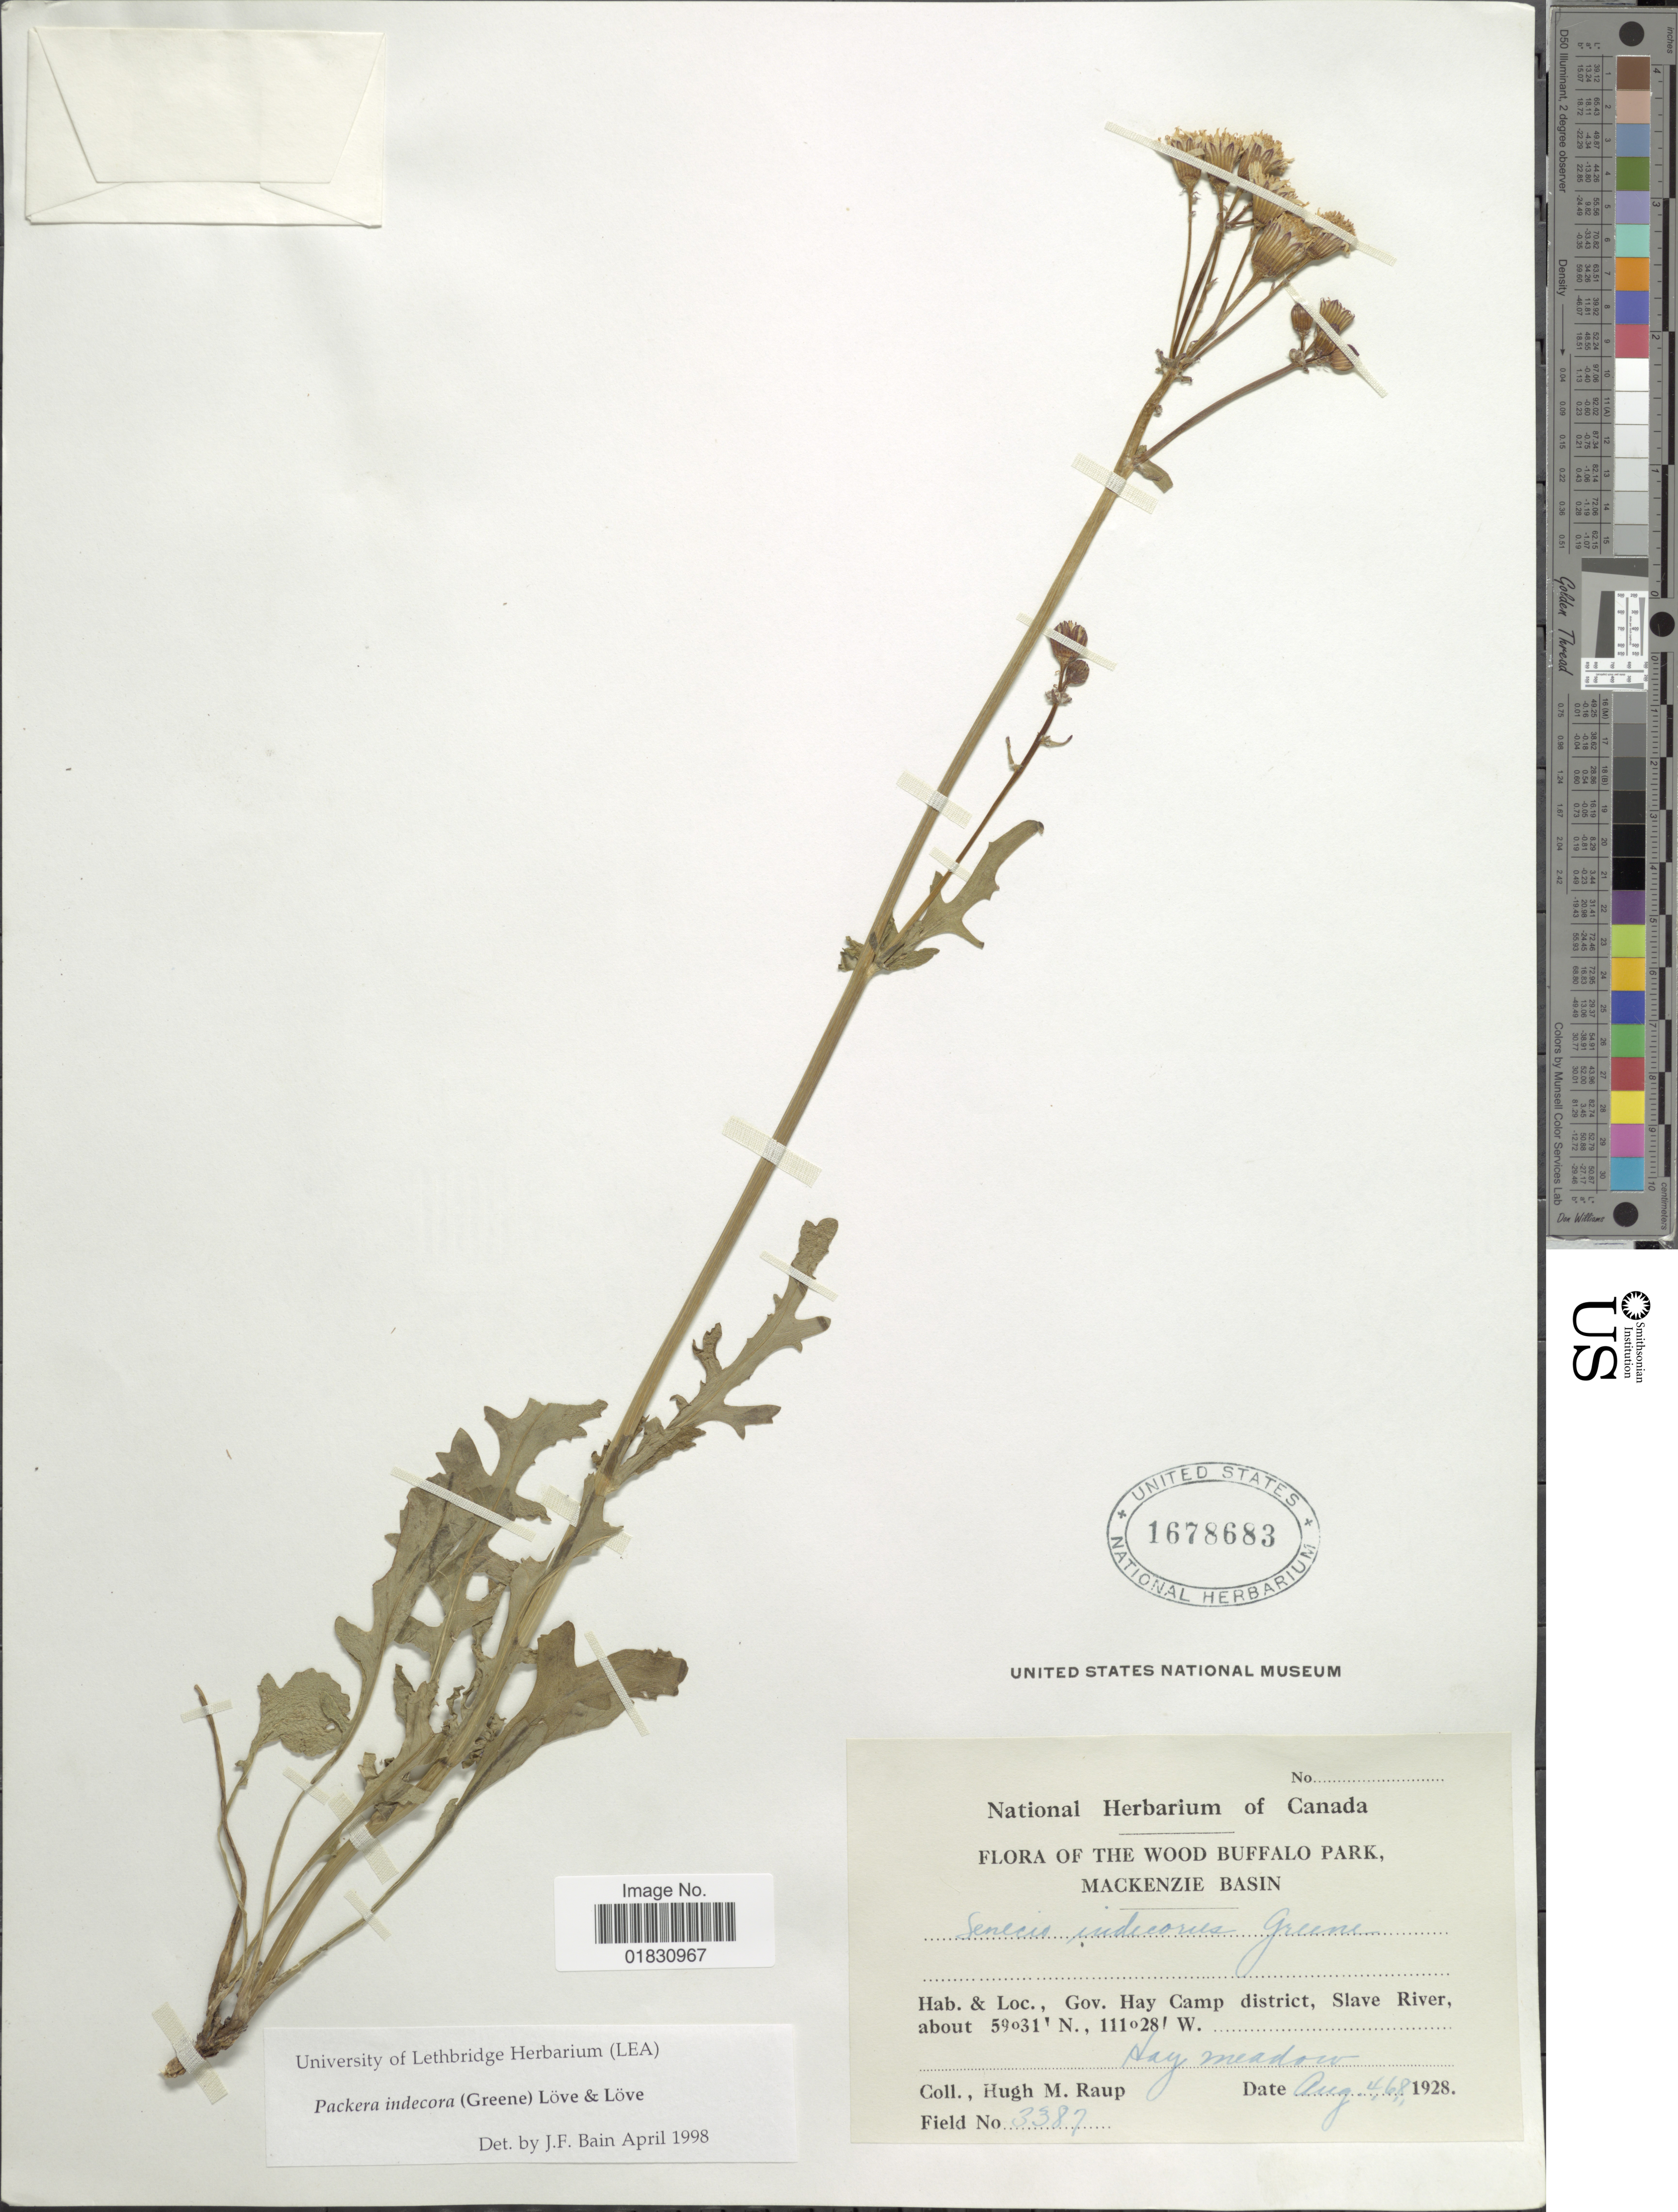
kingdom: Plantae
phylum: Tracheophyta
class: Magnoliopsida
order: Asterales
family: Asteraceae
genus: Packera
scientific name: Packera indecora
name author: (Greene) Á. Löve & D. Löve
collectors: H. Raup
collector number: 3387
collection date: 1928-08-04/1928-08-08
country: Canada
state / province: Alberta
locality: The Wood Buffalo Park, Mackenzie Basin, Hay Camp District, Slave River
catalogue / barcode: US 1678683